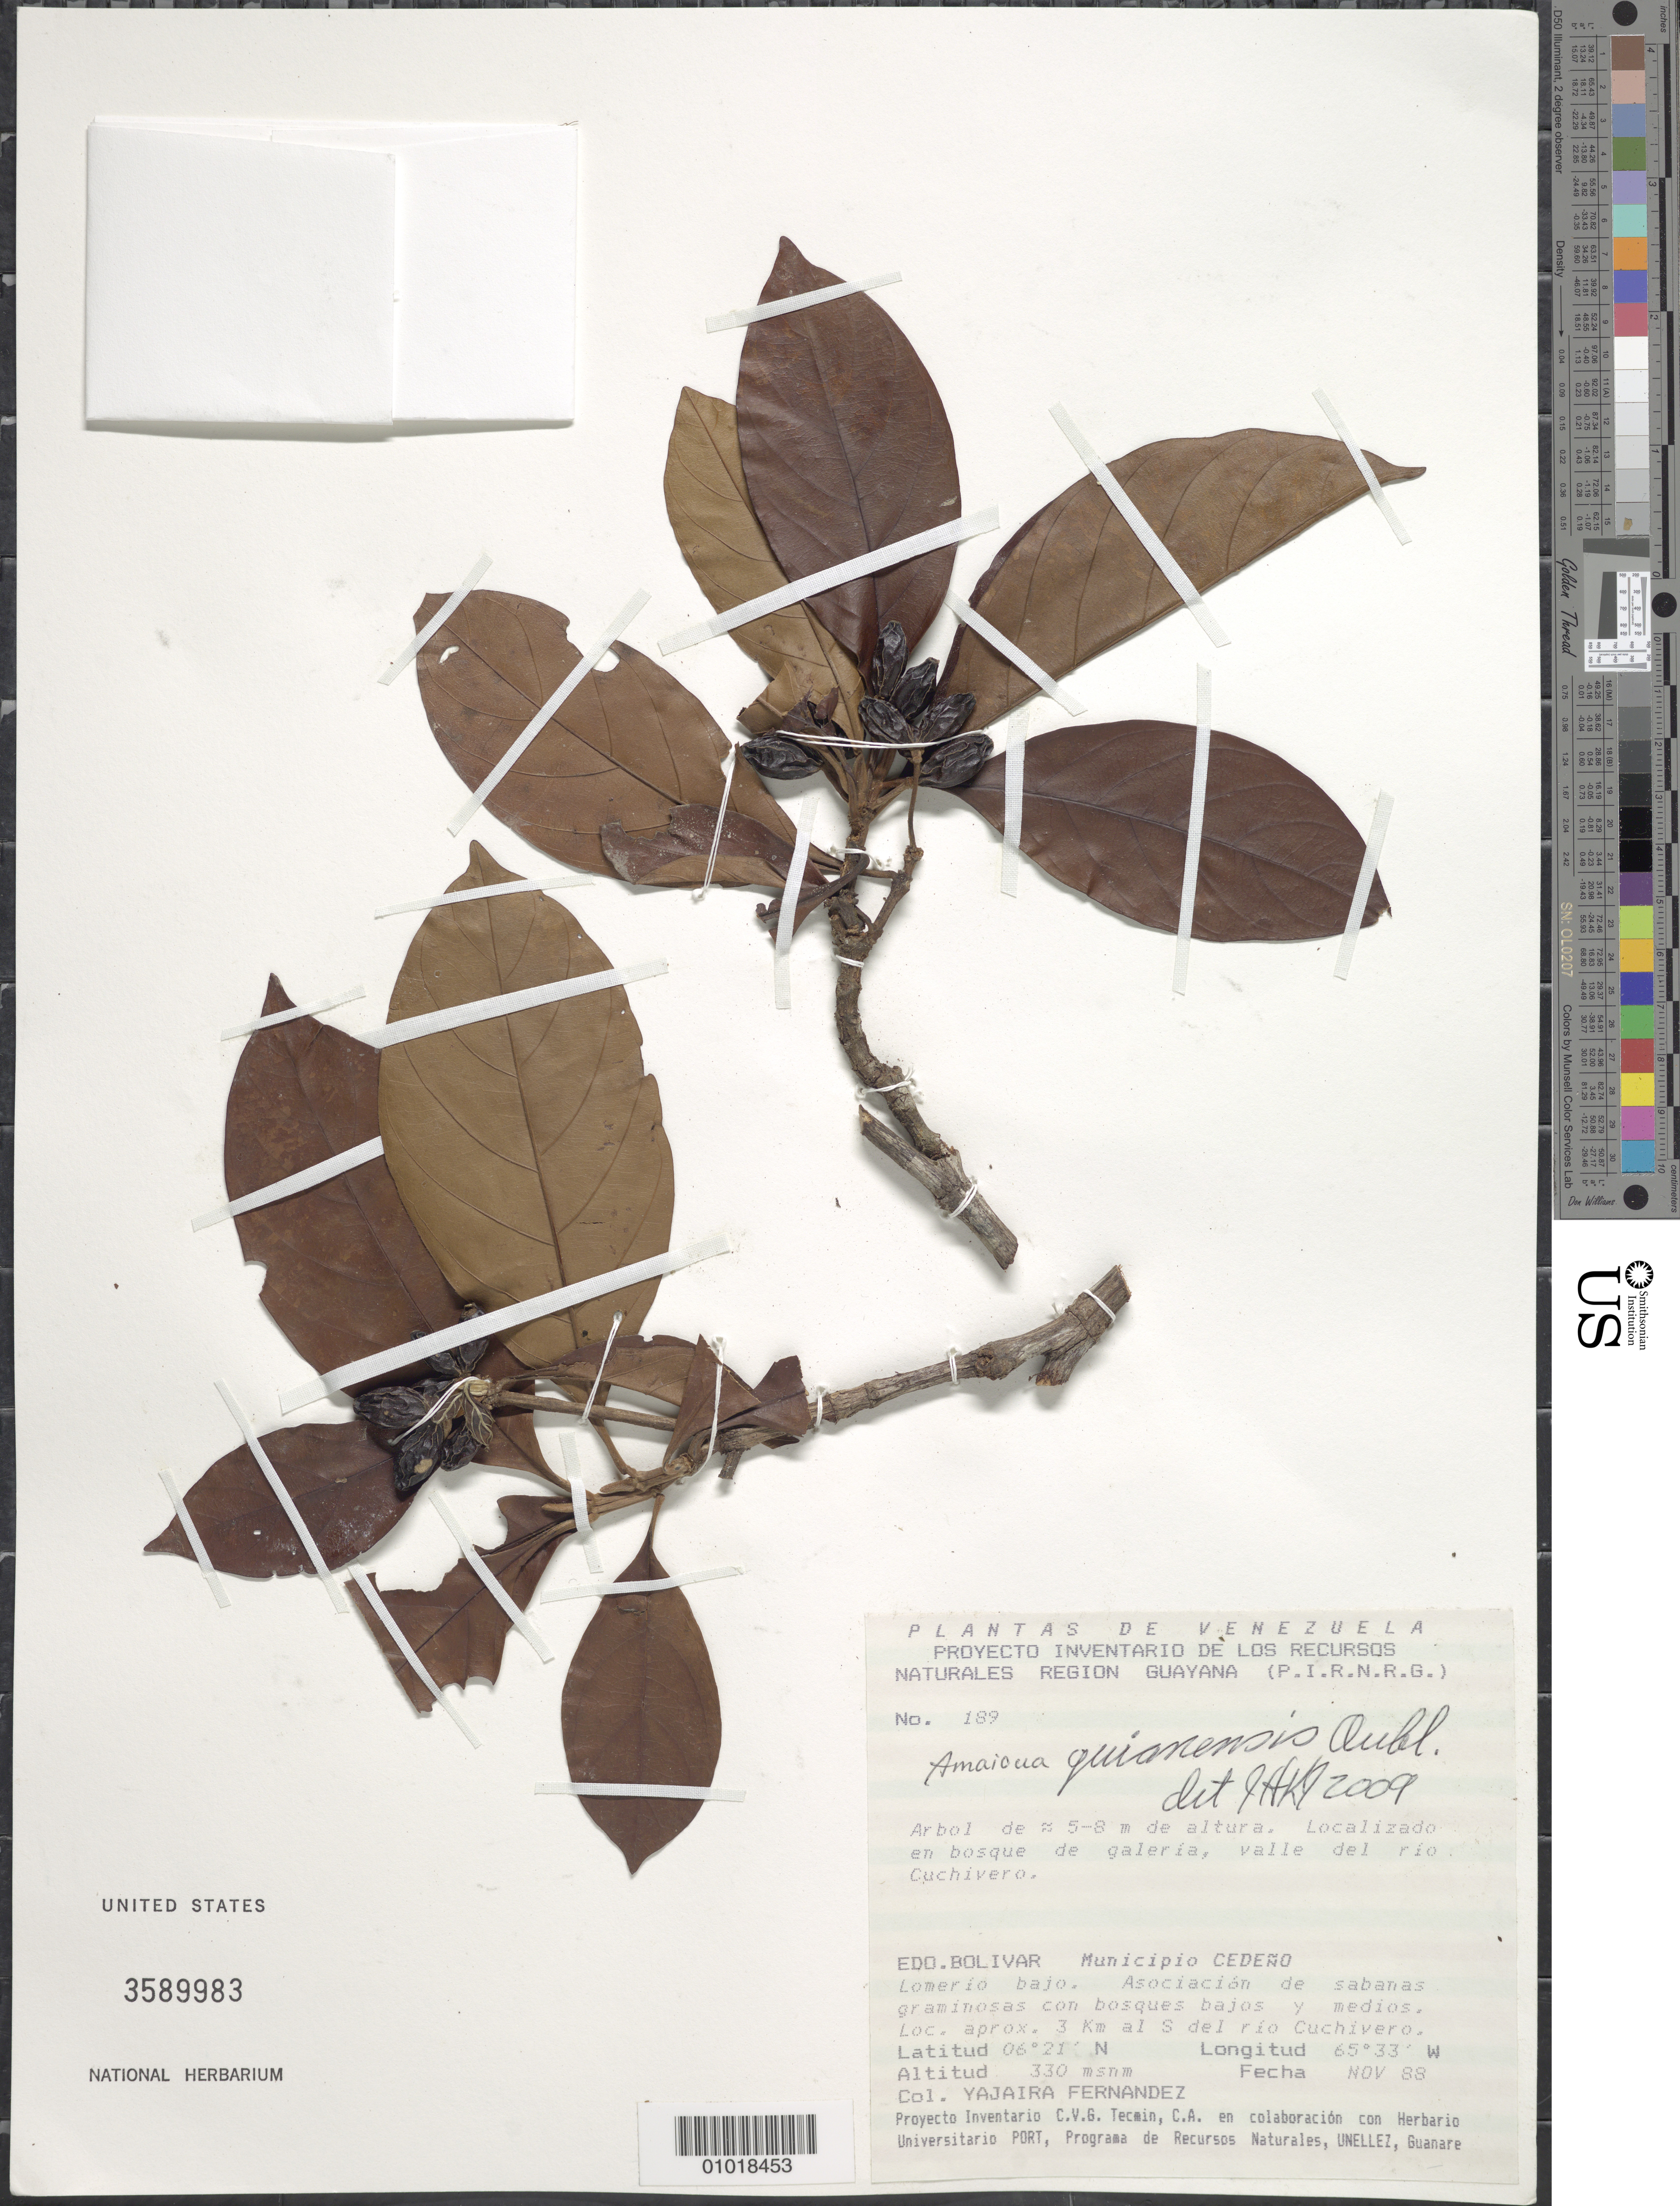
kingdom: Plantae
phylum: Tracheophyta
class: Magnoliopsida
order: Gentianales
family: Rubiaceae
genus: Amaioua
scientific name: Amaioua guianensis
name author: Aubl.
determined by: Kirkbride, J. H.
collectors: Y. Fernandez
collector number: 189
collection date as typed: Nov-88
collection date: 1988-11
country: Venezuela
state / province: Bolívar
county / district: Cedeño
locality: Río Cuchivero, 3 km S del of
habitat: Lomerio bajo. Asociacion de sabanas graminosas con bosques bajos y medios. Localizado en bosque de galeria, valle de rio Cuchivero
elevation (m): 330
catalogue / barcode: US 3589983